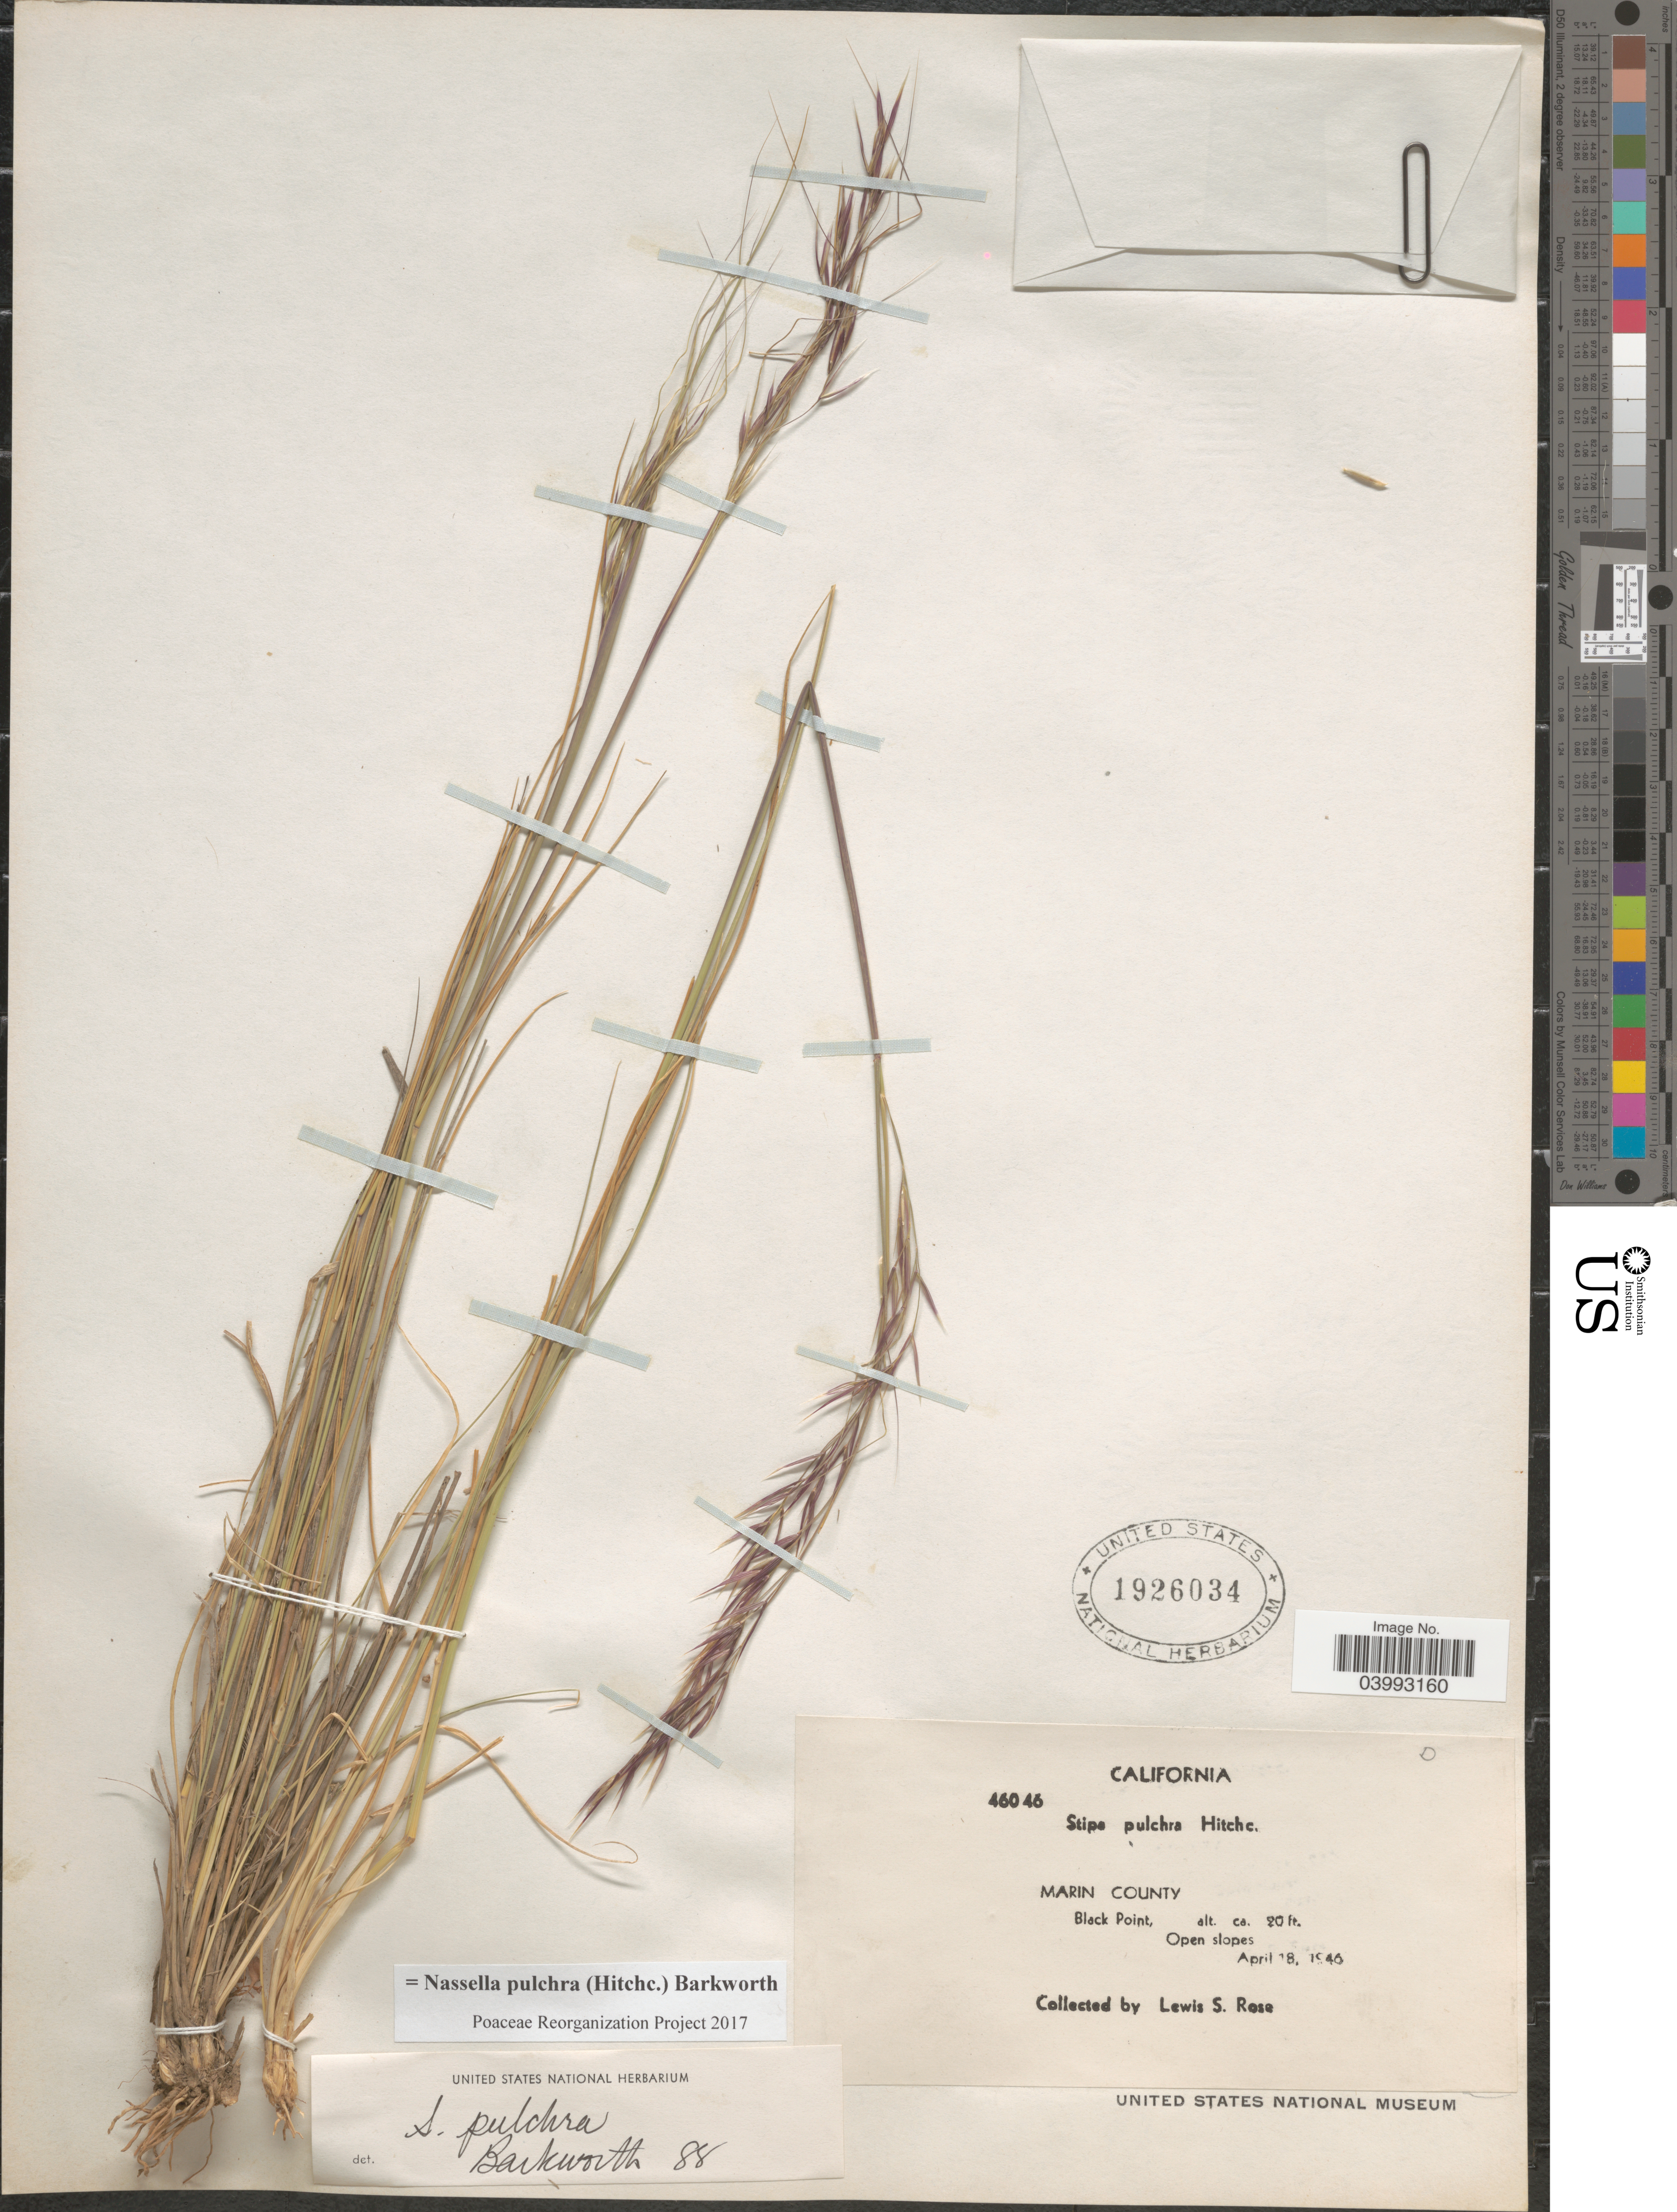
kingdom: Plantae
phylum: Tracheophyta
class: Liliopsida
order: Poales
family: Poaceae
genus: Nassella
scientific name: Nassella pulchra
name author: (Hitchc.) Barkworth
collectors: L. S. Rose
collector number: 46046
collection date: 1946-04-18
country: United States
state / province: California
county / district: Marin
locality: Marin County. Black Point.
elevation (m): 6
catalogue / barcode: US 1926034